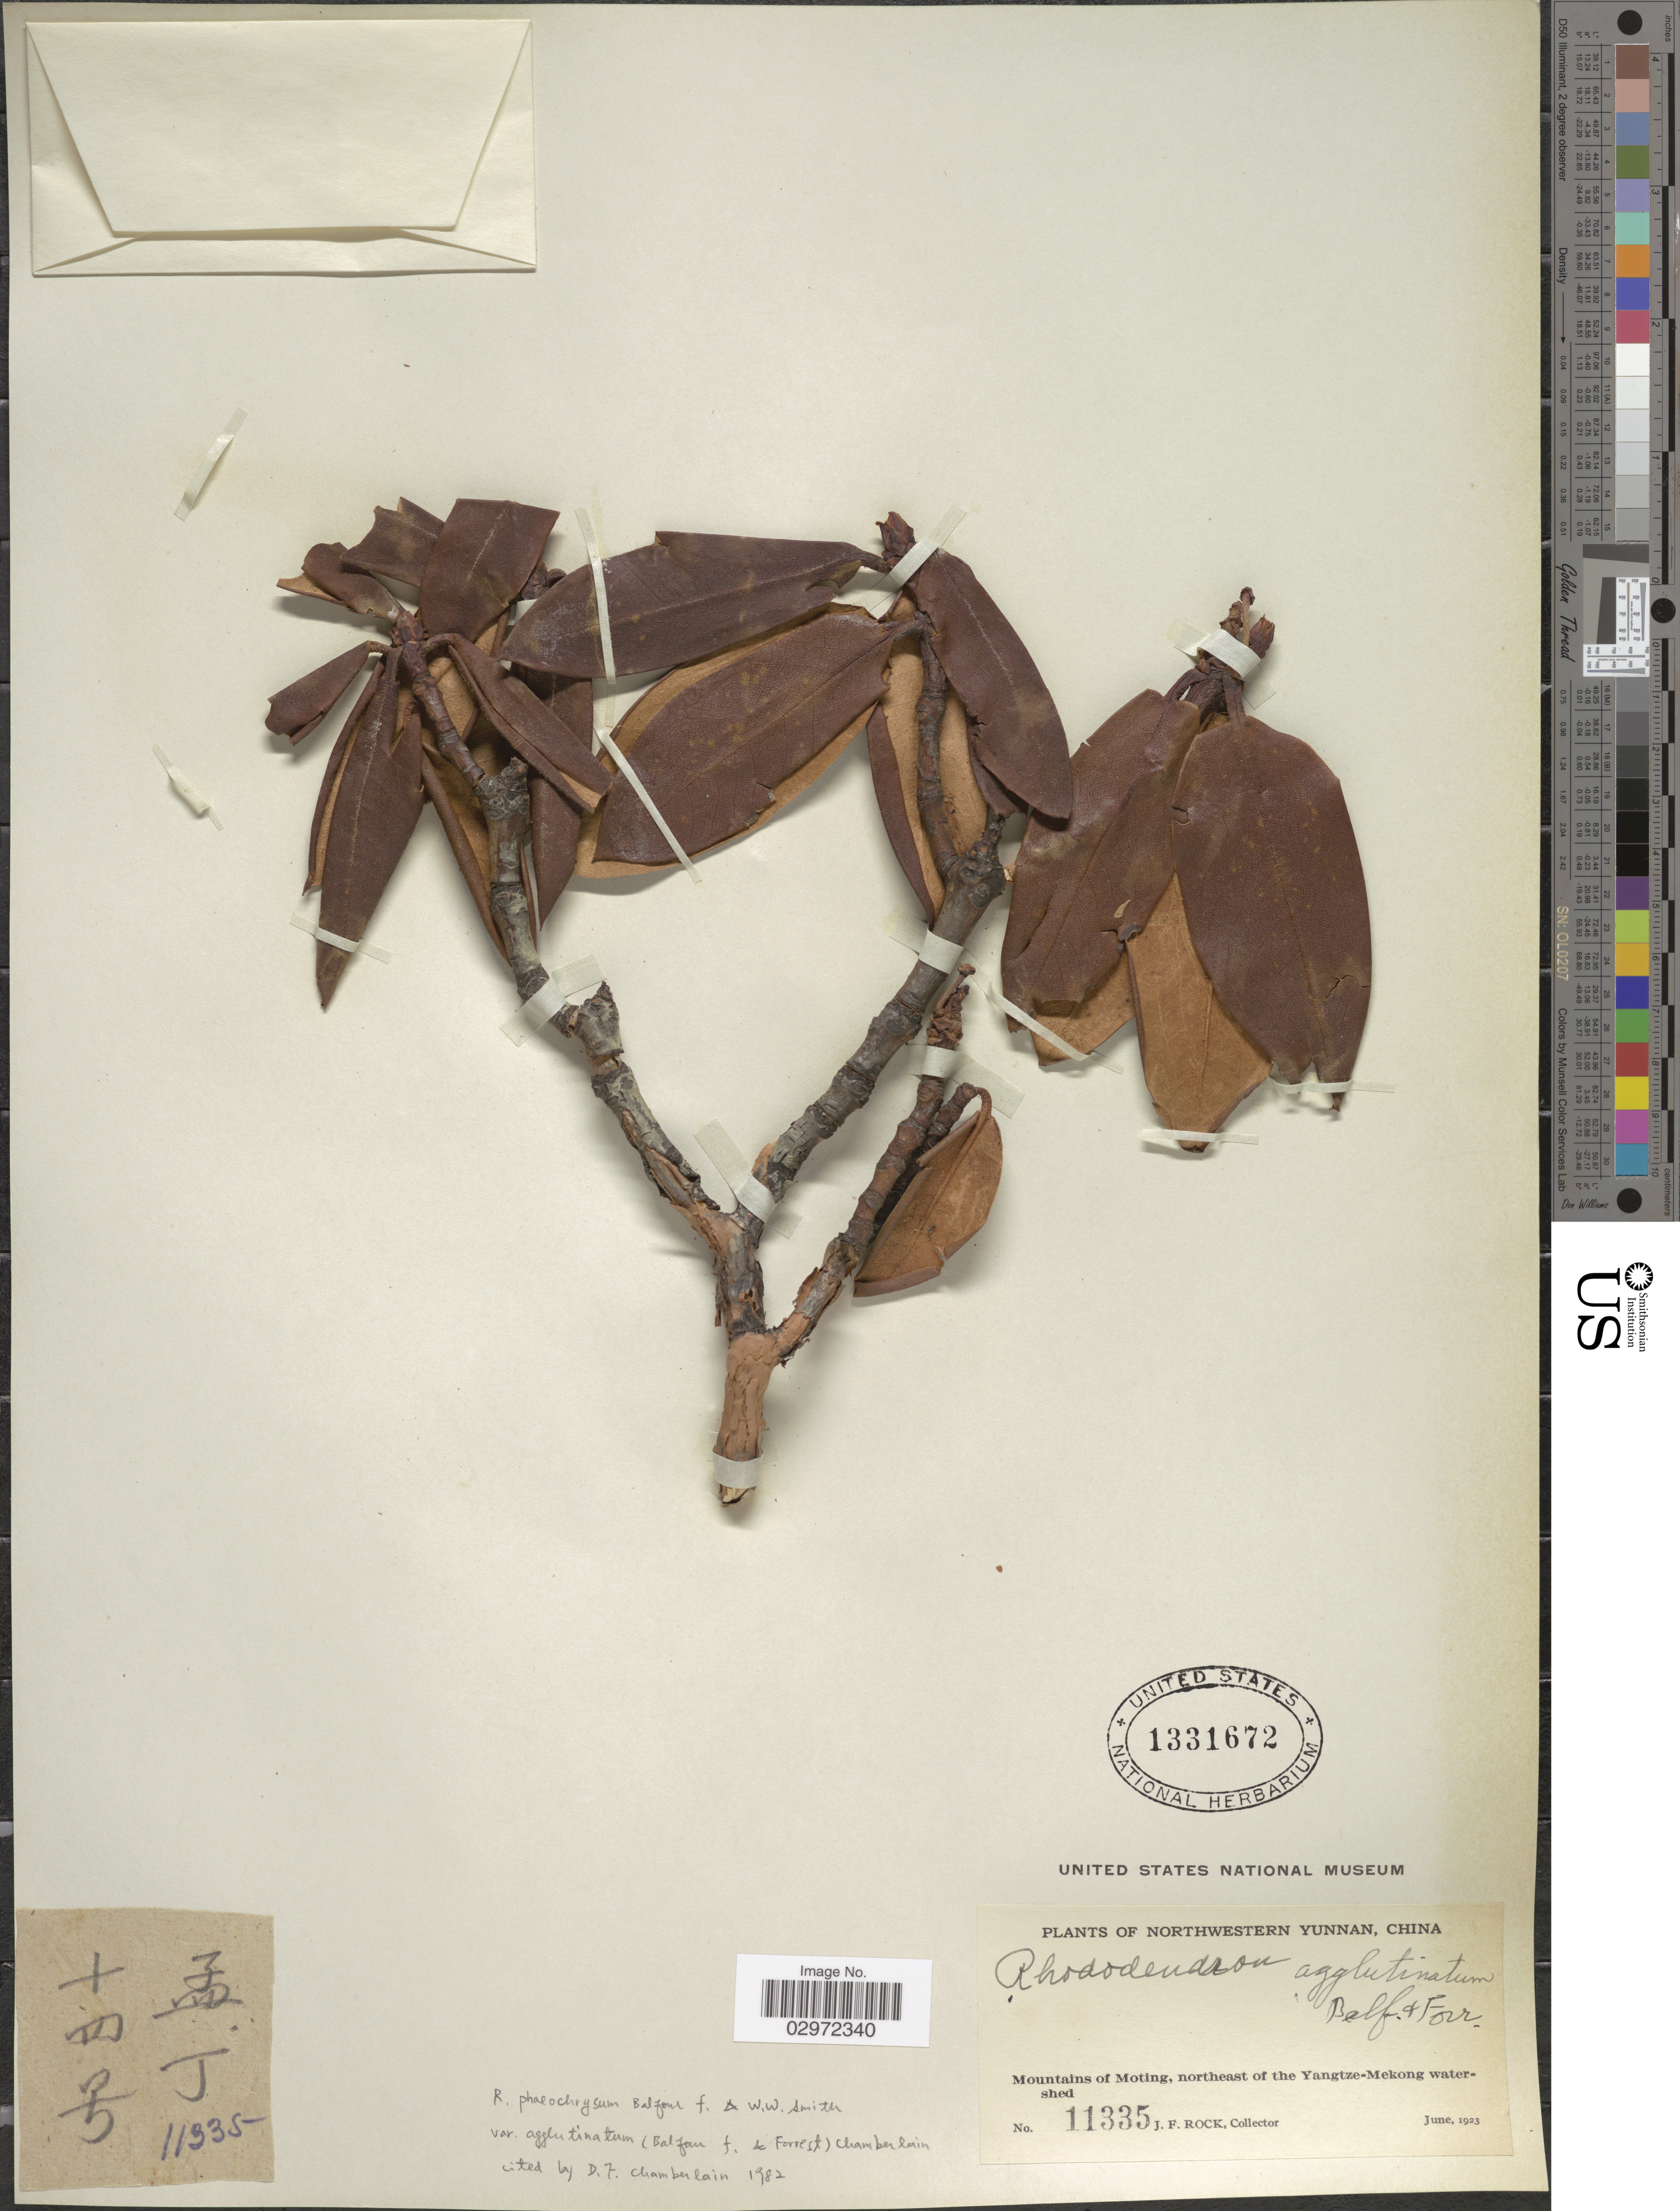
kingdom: Plantae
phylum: Tracheophyta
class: Magnoliopsida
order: Ericales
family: Ericaceae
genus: Rhododendron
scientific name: Rhododendron phaeochrysum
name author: Balf. f. & W.W. Sm.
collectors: J. Rock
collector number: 11335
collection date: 1923-06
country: China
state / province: Yunnan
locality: Northwestern Yunnan, Mountains of Moting, northeast of the Yangtze-Mekong watershed.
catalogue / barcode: US 1331672